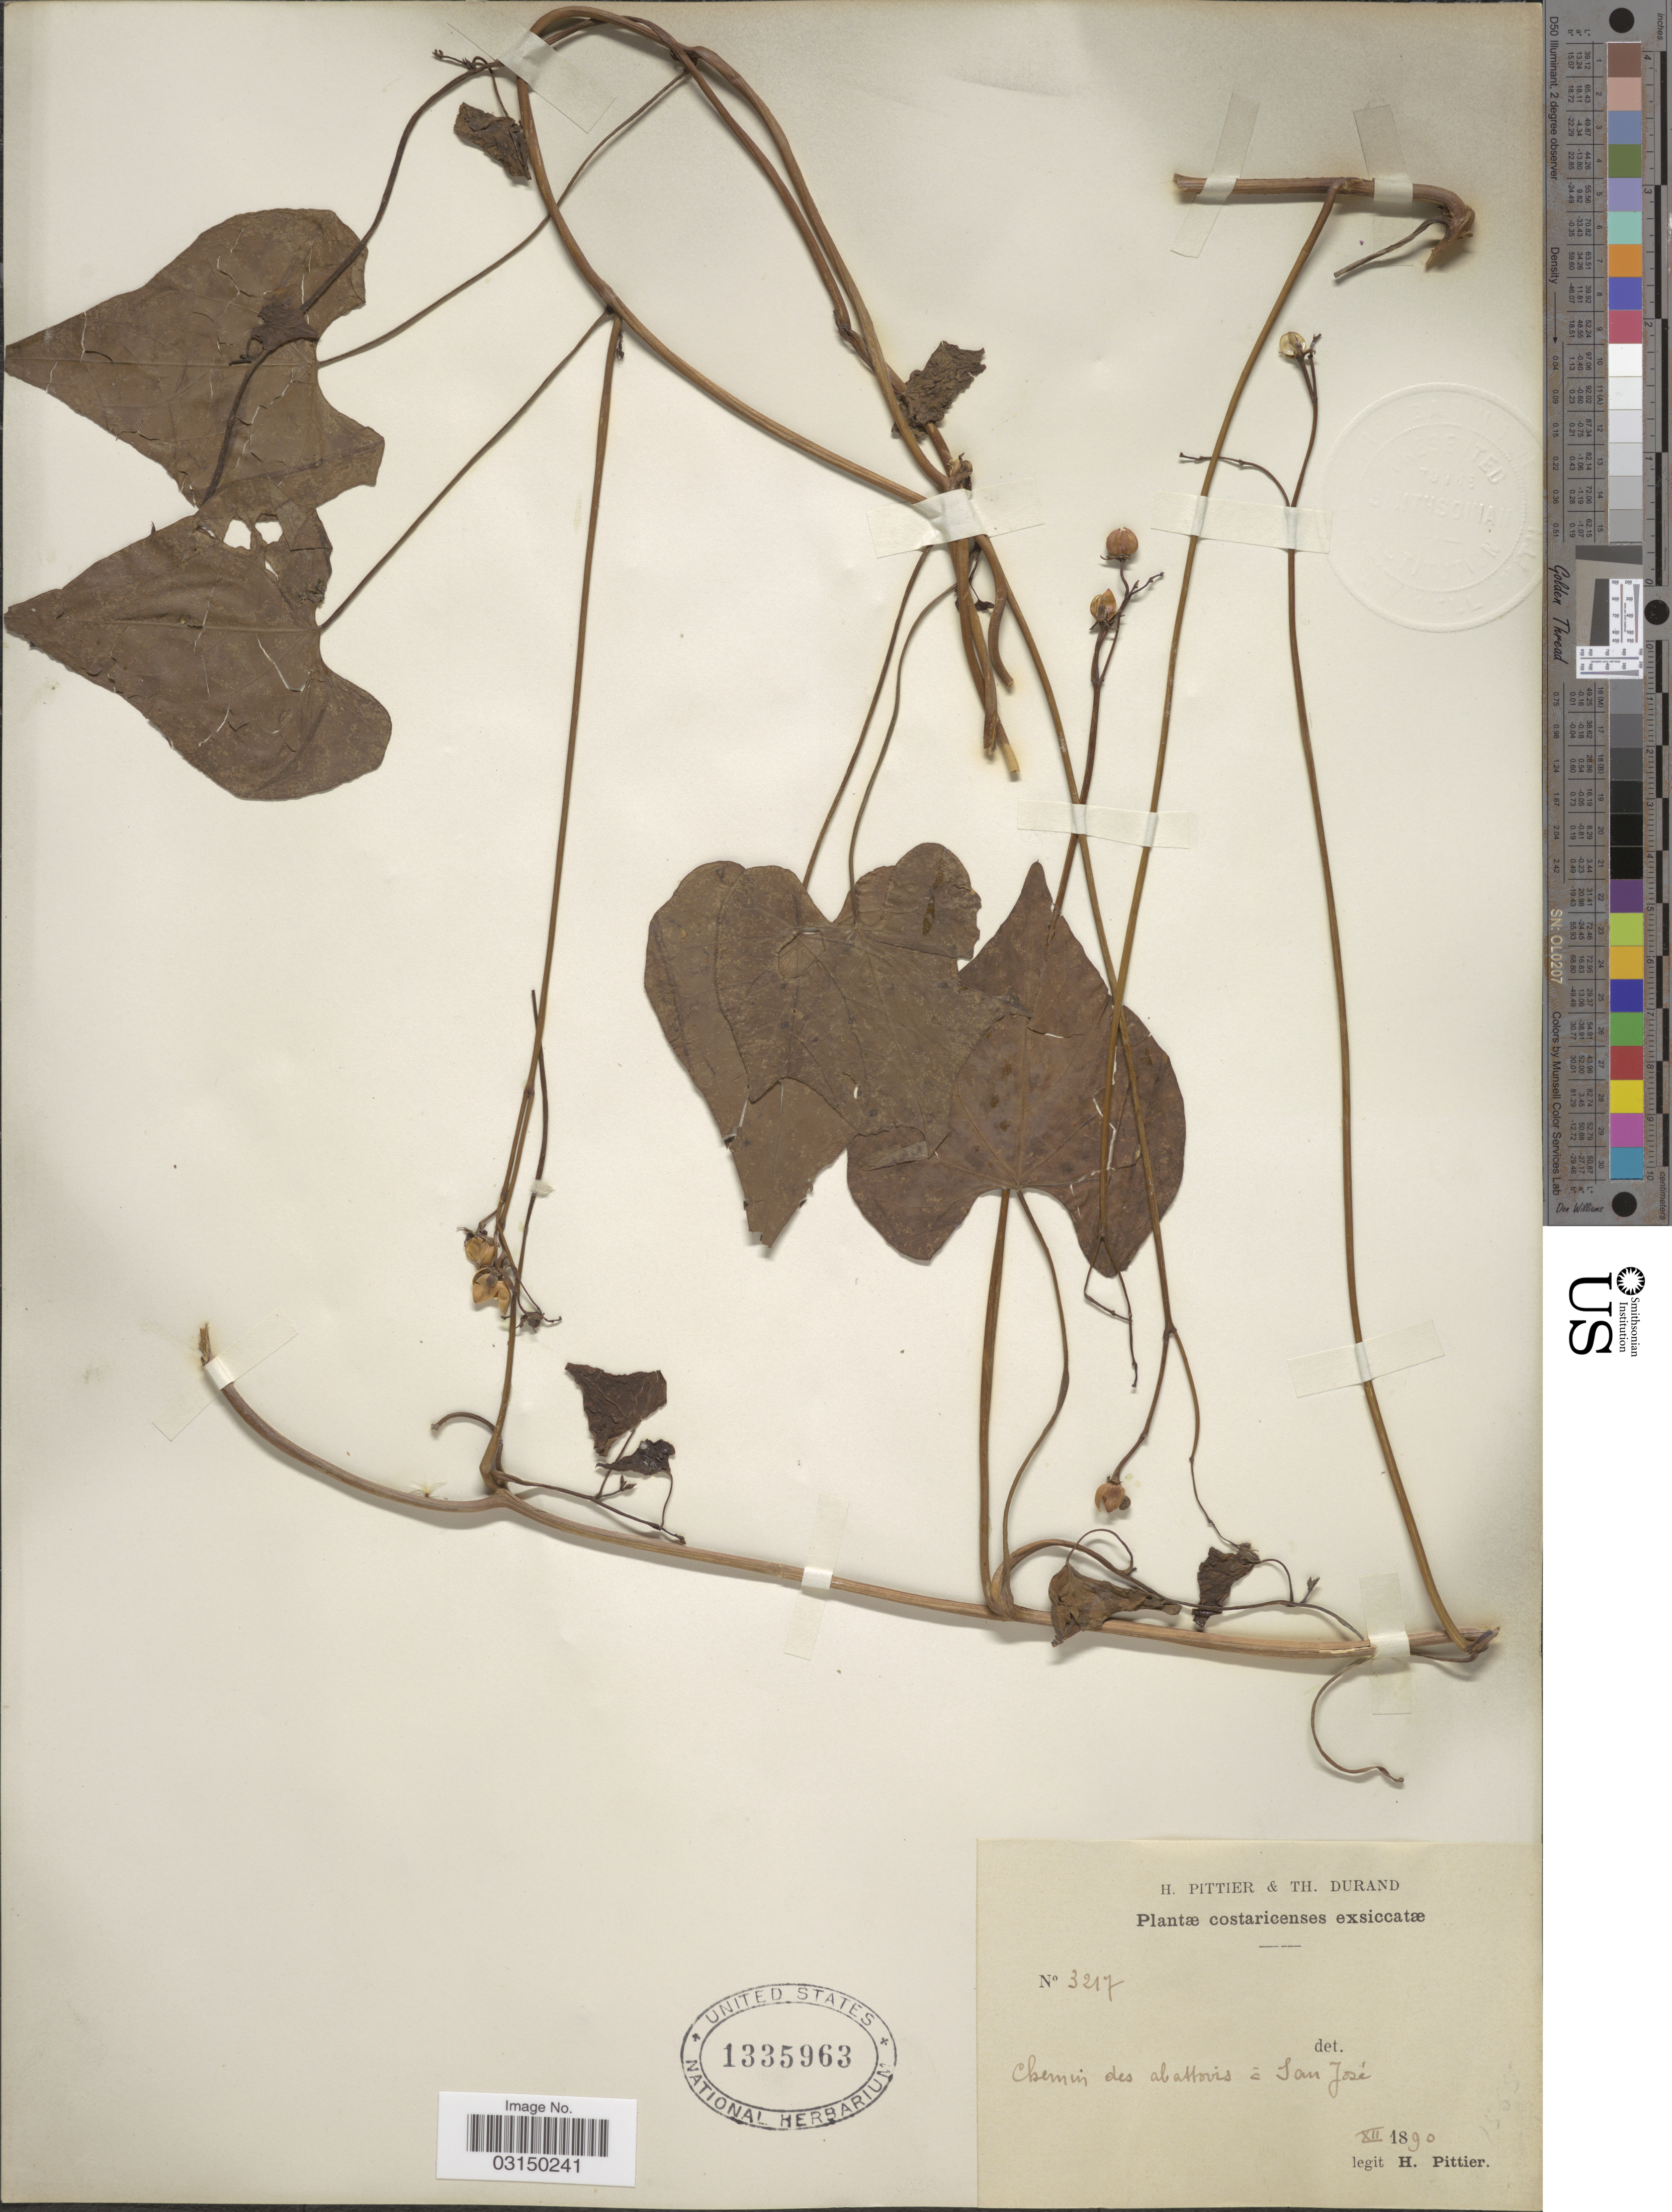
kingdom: Plantae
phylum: Tracheophyta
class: Magnoliopsida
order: Solanales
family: Convolvulaceae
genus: Ipomoea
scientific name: Ipomoea hederifolia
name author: L.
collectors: H. F. Pittier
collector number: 3217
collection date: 1890-12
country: Costa Rica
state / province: San José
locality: Chemin des abattoirs à San José.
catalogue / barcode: US 1335963